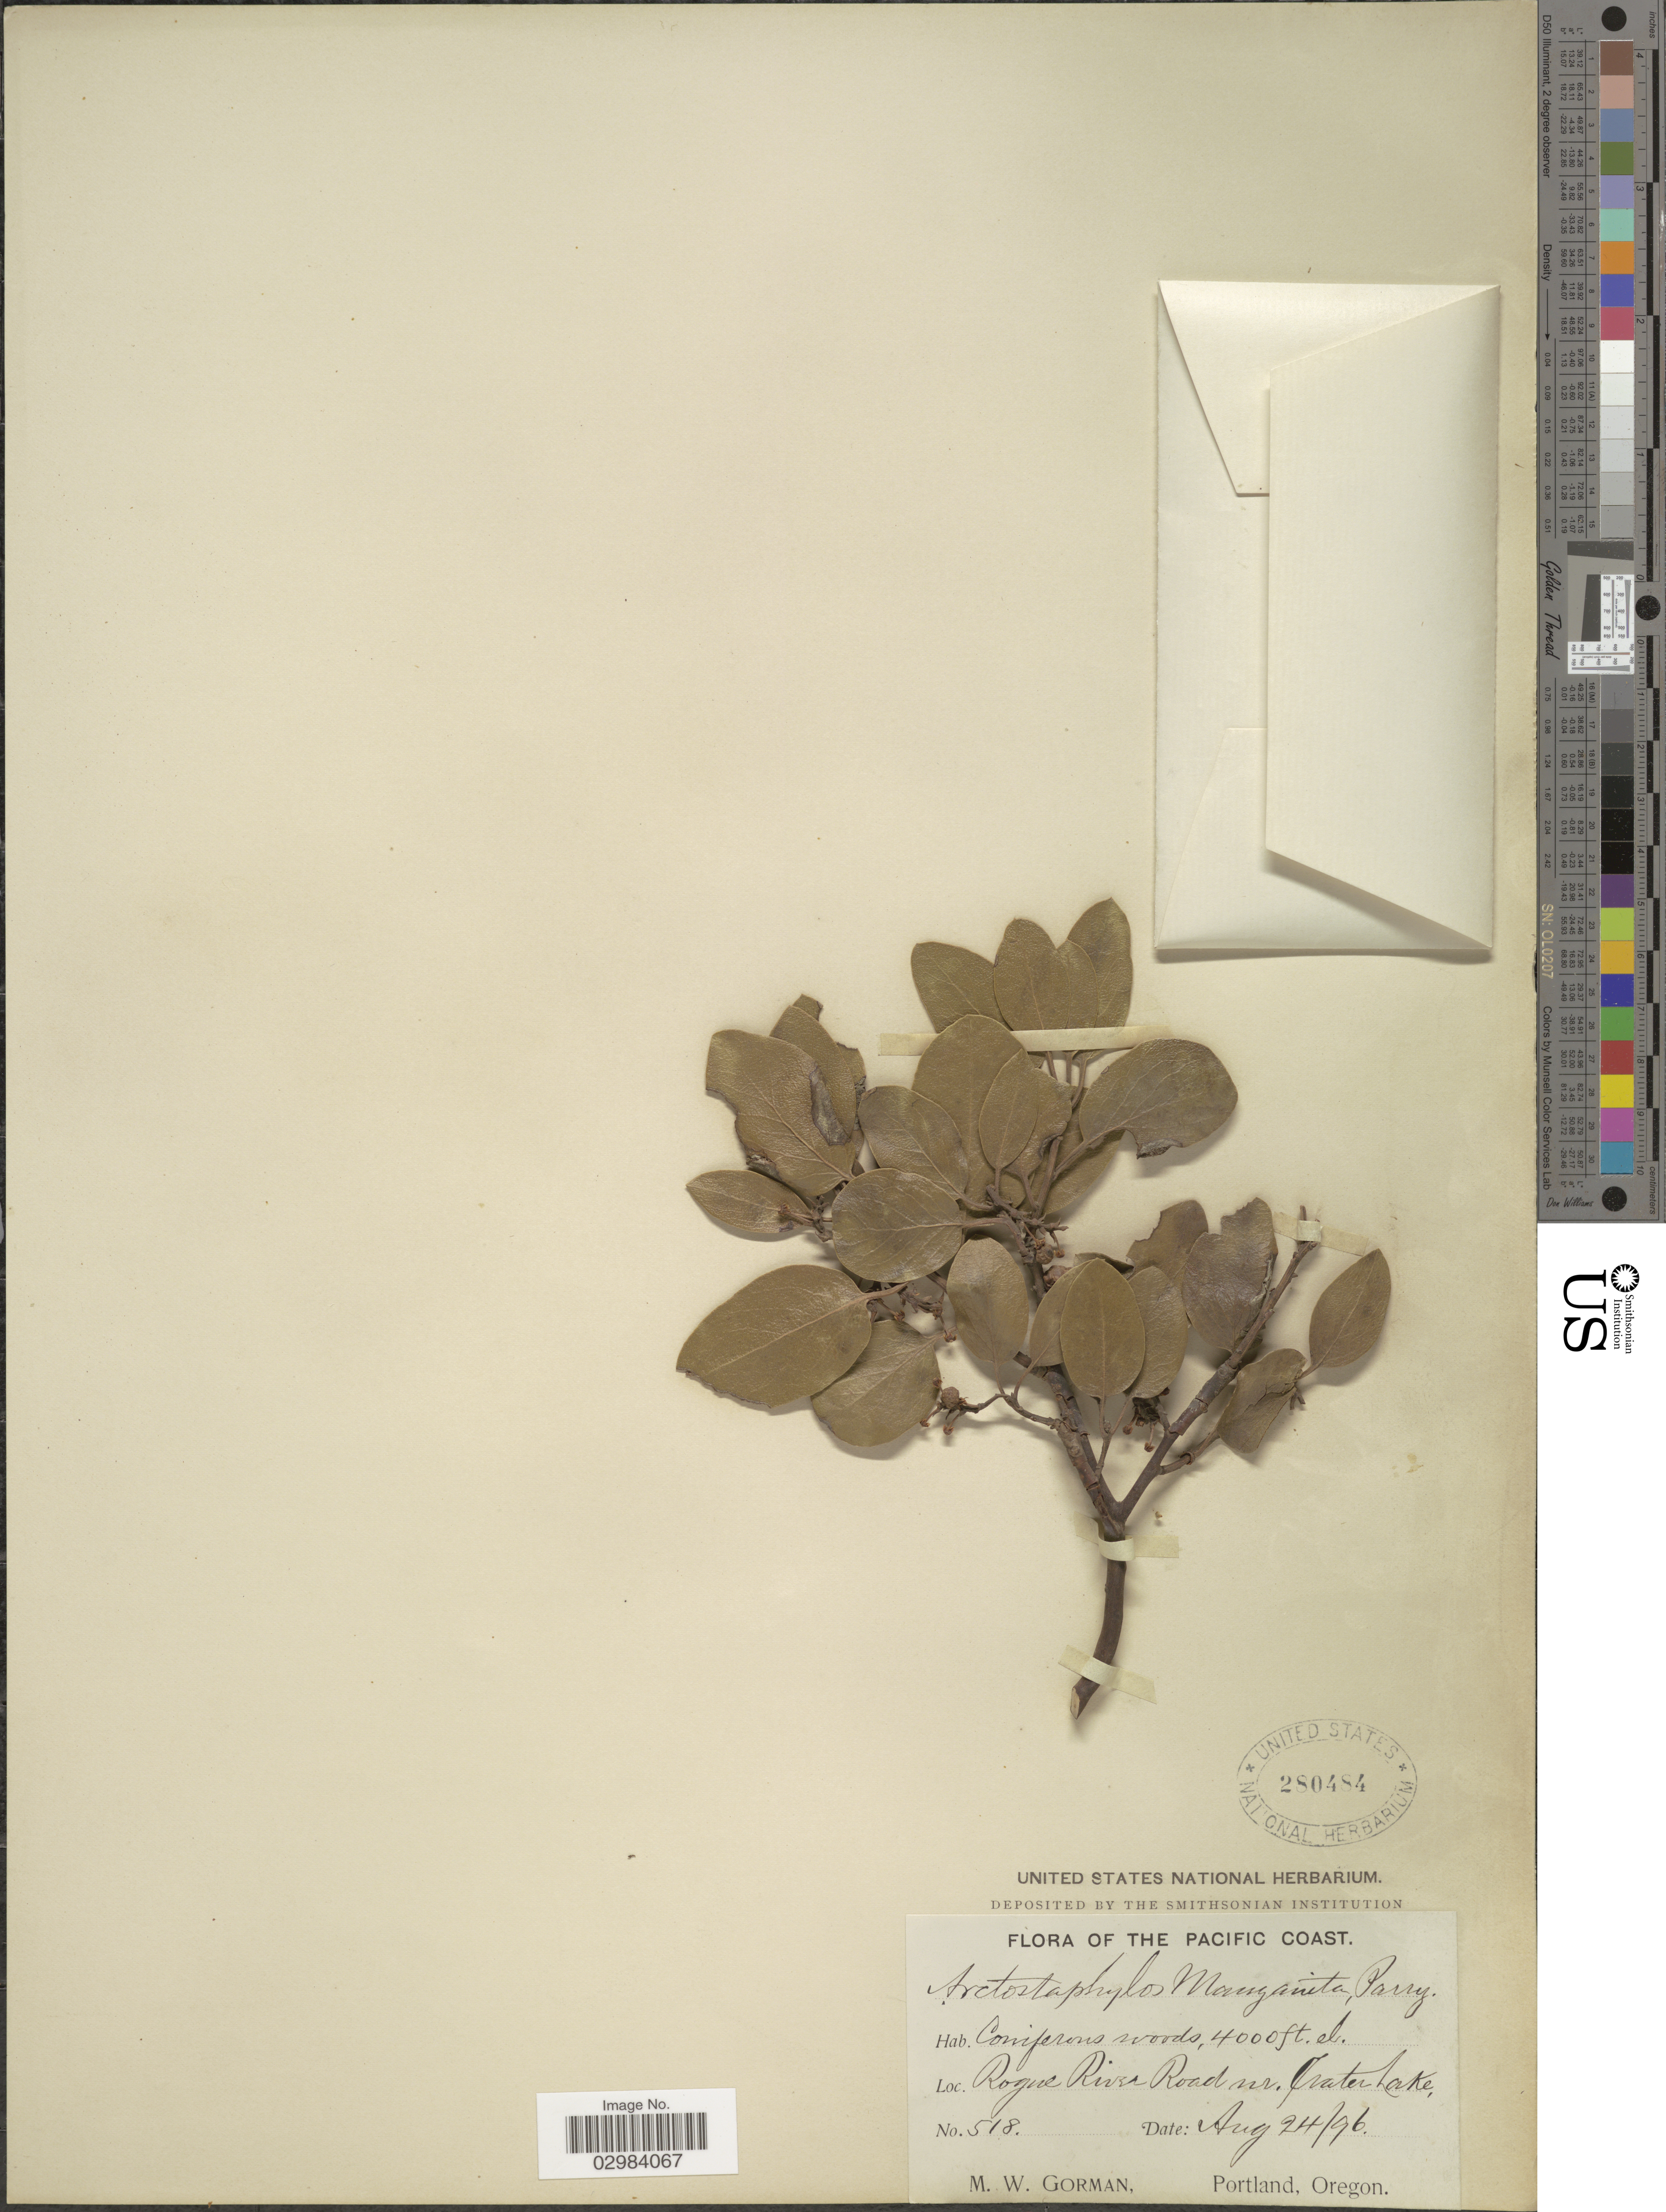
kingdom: Plantae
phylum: Tracheophyta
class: Magnoliopsida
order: Ericales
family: Ericaceae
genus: Arctostaphylos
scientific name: Arctostaphylos manzanita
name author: Parry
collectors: M. W. Gorman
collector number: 518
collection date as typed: Transcribed d/m/y: 24/8/96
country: United States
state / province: Oregon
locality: Pacific Coast, Rogue River Road nr. Crater Lake.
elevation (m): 1219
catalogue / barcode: US 280484